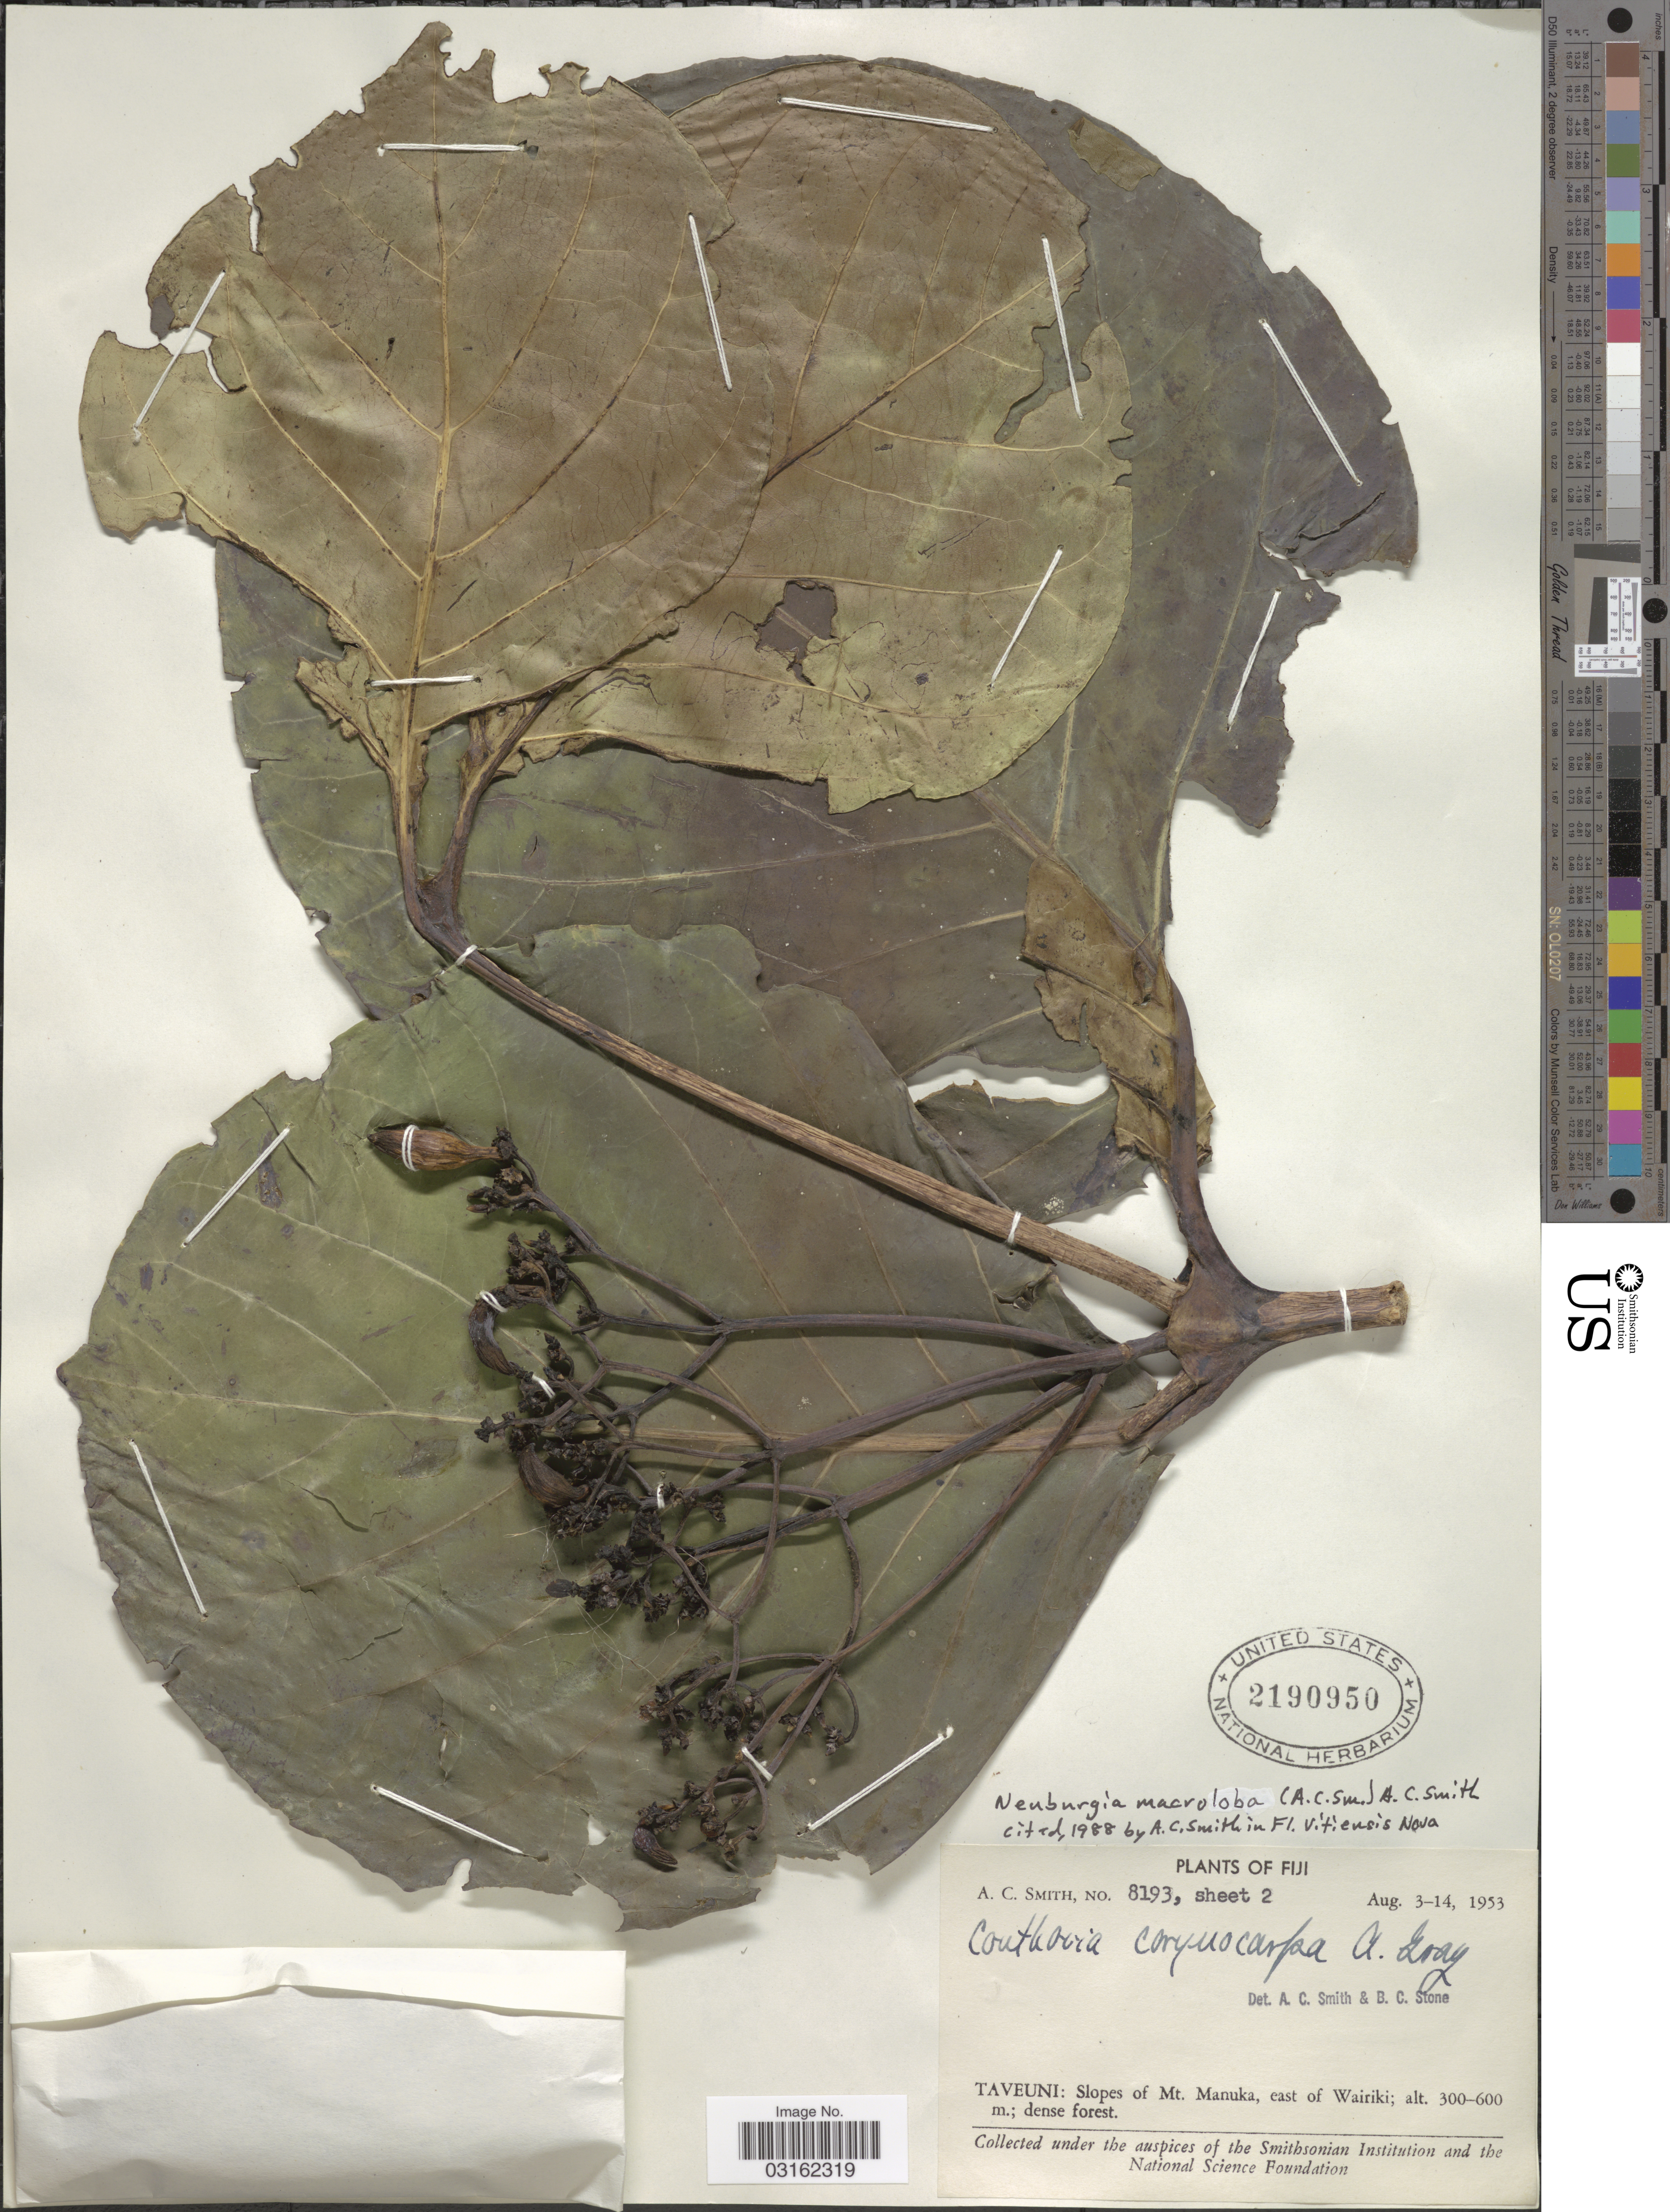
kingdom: Plantae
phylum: Tracheophyta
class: Magnoliopsida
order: Gentianales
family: Loganiaceae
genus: Neuburgia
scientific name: Neuburgia macroloba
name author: (A.C. Sm.) A.C. Sm.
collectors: A. C. Smith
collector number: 8193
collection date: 1953-08-03/1953-08-14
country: Fiji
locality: Taveuni: Slopes of Mt. Manuka, east of Wairiki.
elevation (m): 300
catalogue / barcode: US 2190950